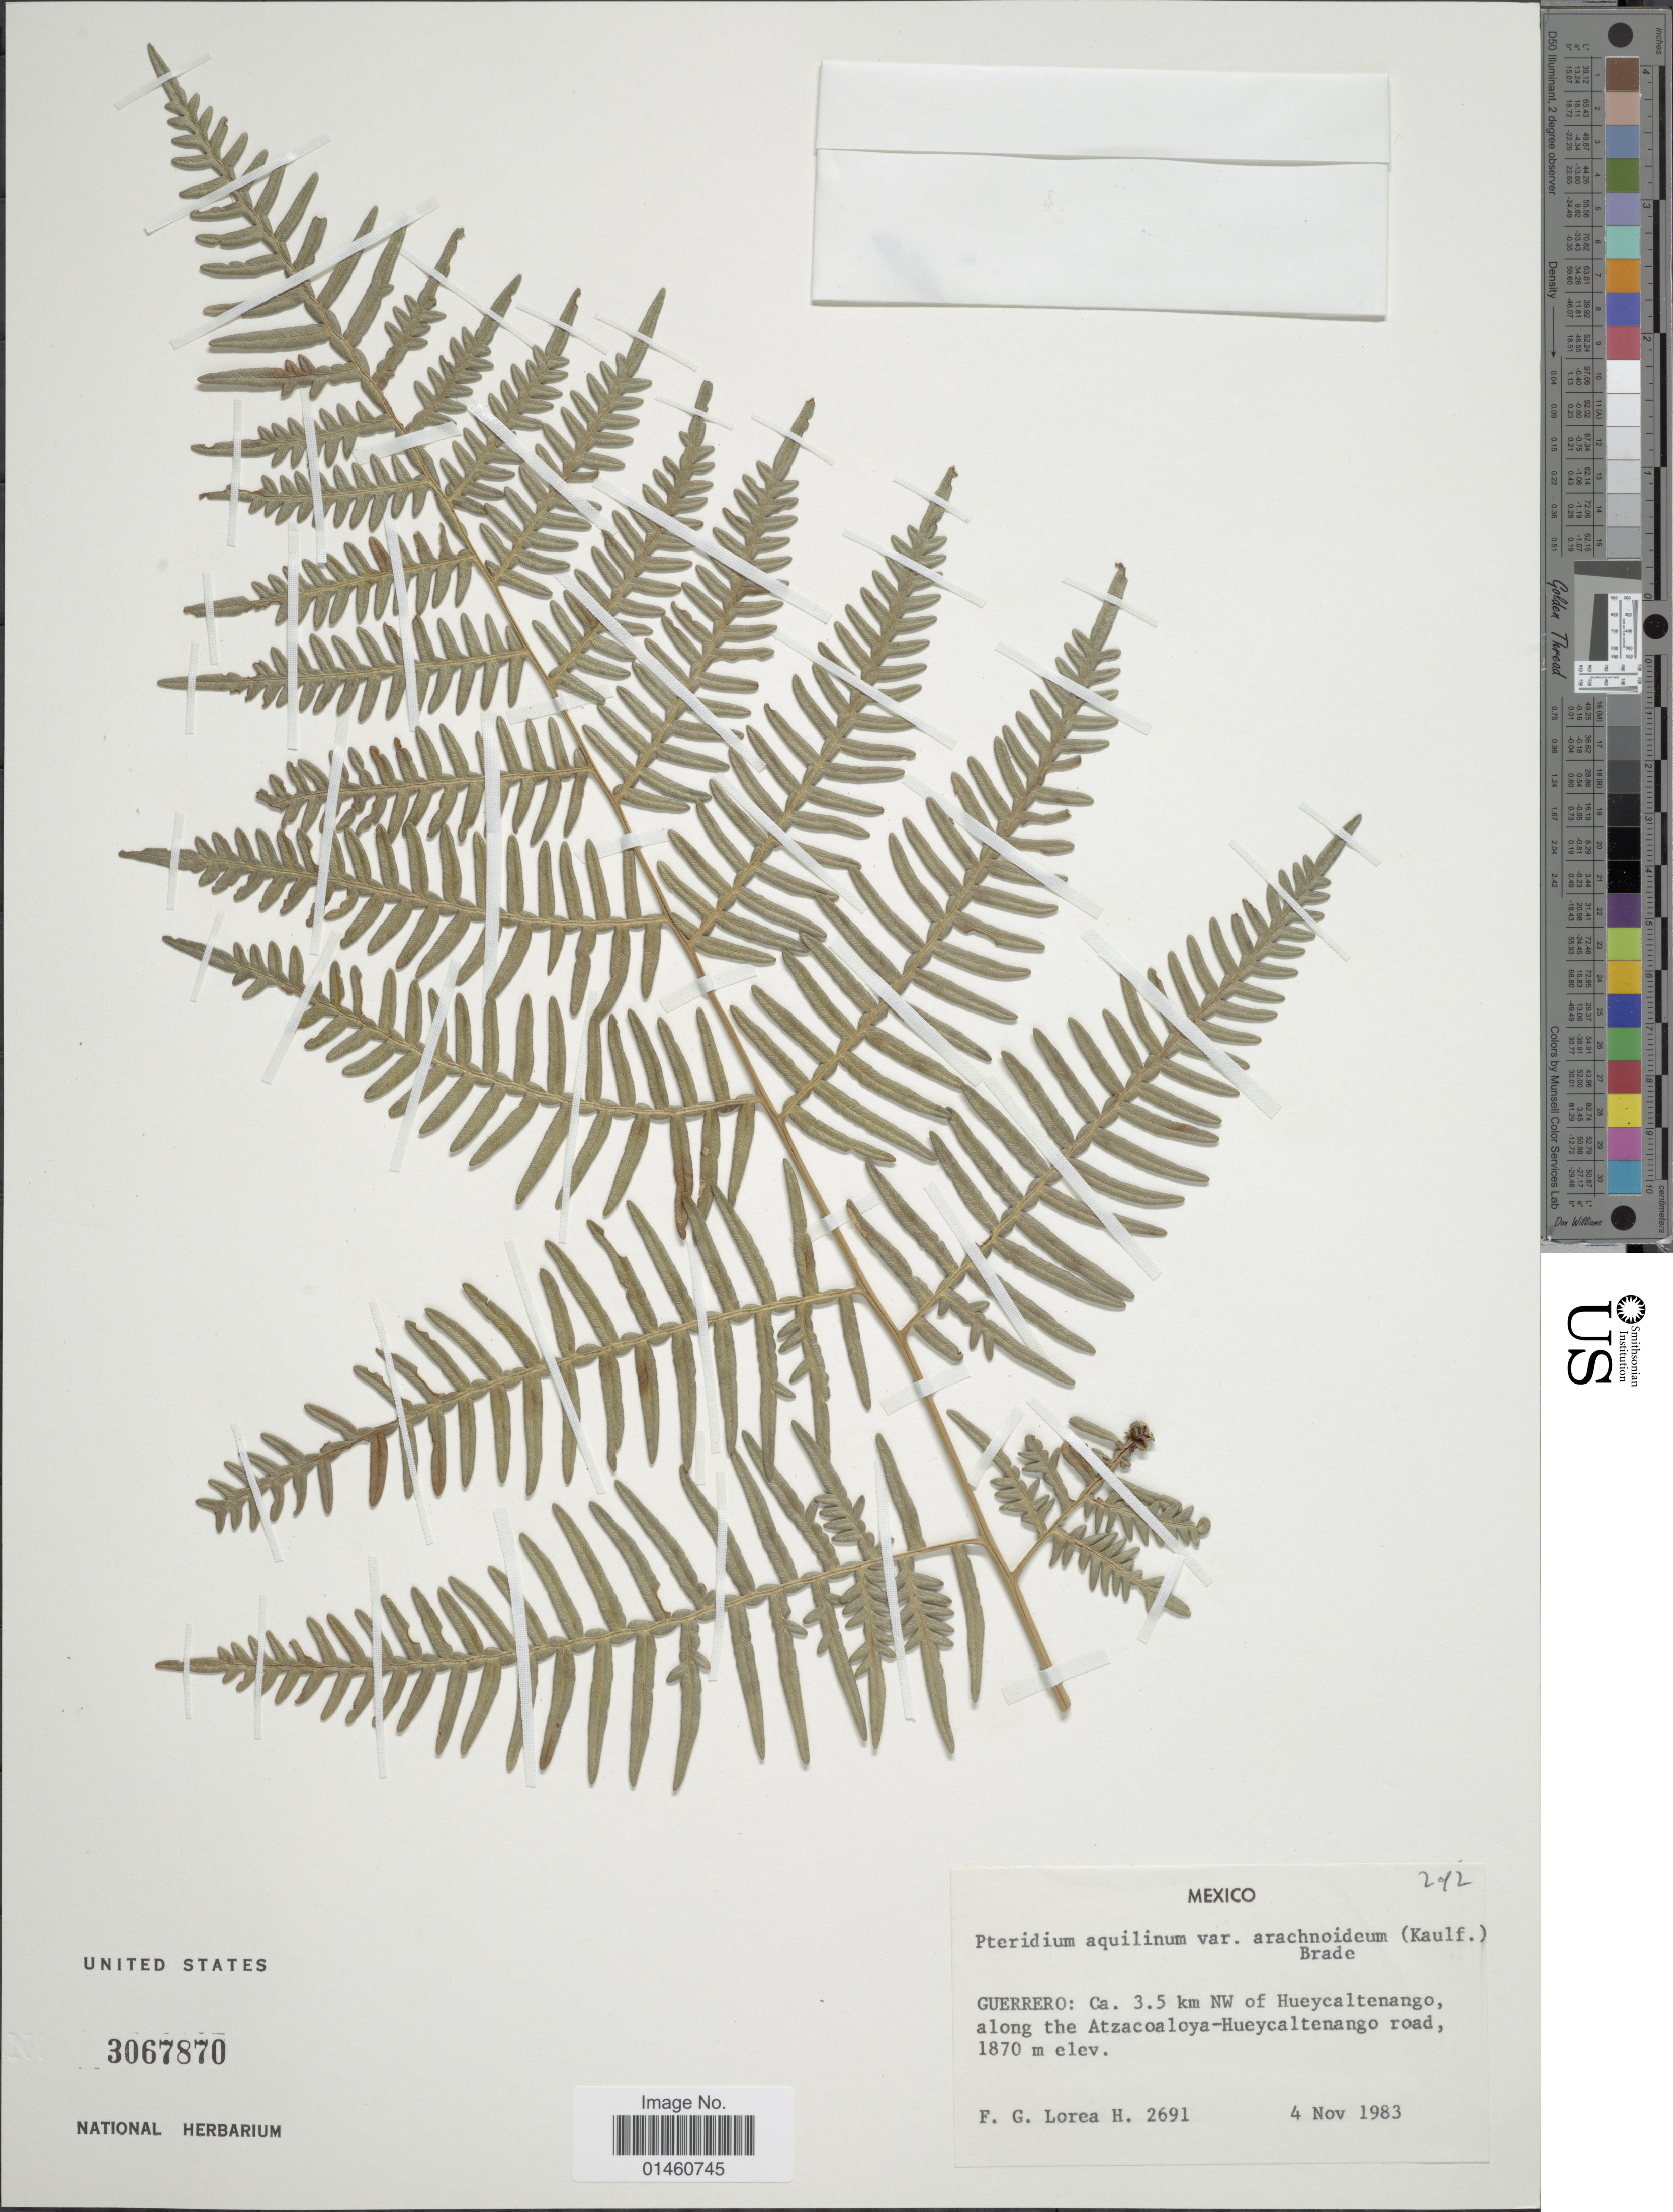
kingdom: Plantae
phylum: Tracheophyta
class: Polypodiopsida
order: Polypodiales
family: Dennstaedtiaceae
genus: Pteridium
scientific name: Pteridium aquilinum var. arachnoideum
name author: (Kaulf.) Herter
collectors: F. Lorea-Hernandez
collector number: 2691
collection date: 1983-11-04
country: Mexico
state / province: Guerrero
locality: Ca. 3.5 km NW of Hueycaltenango, along the Atzacoaloya-Hueycaltenango road.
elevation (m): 1870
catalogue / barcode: US 3067870